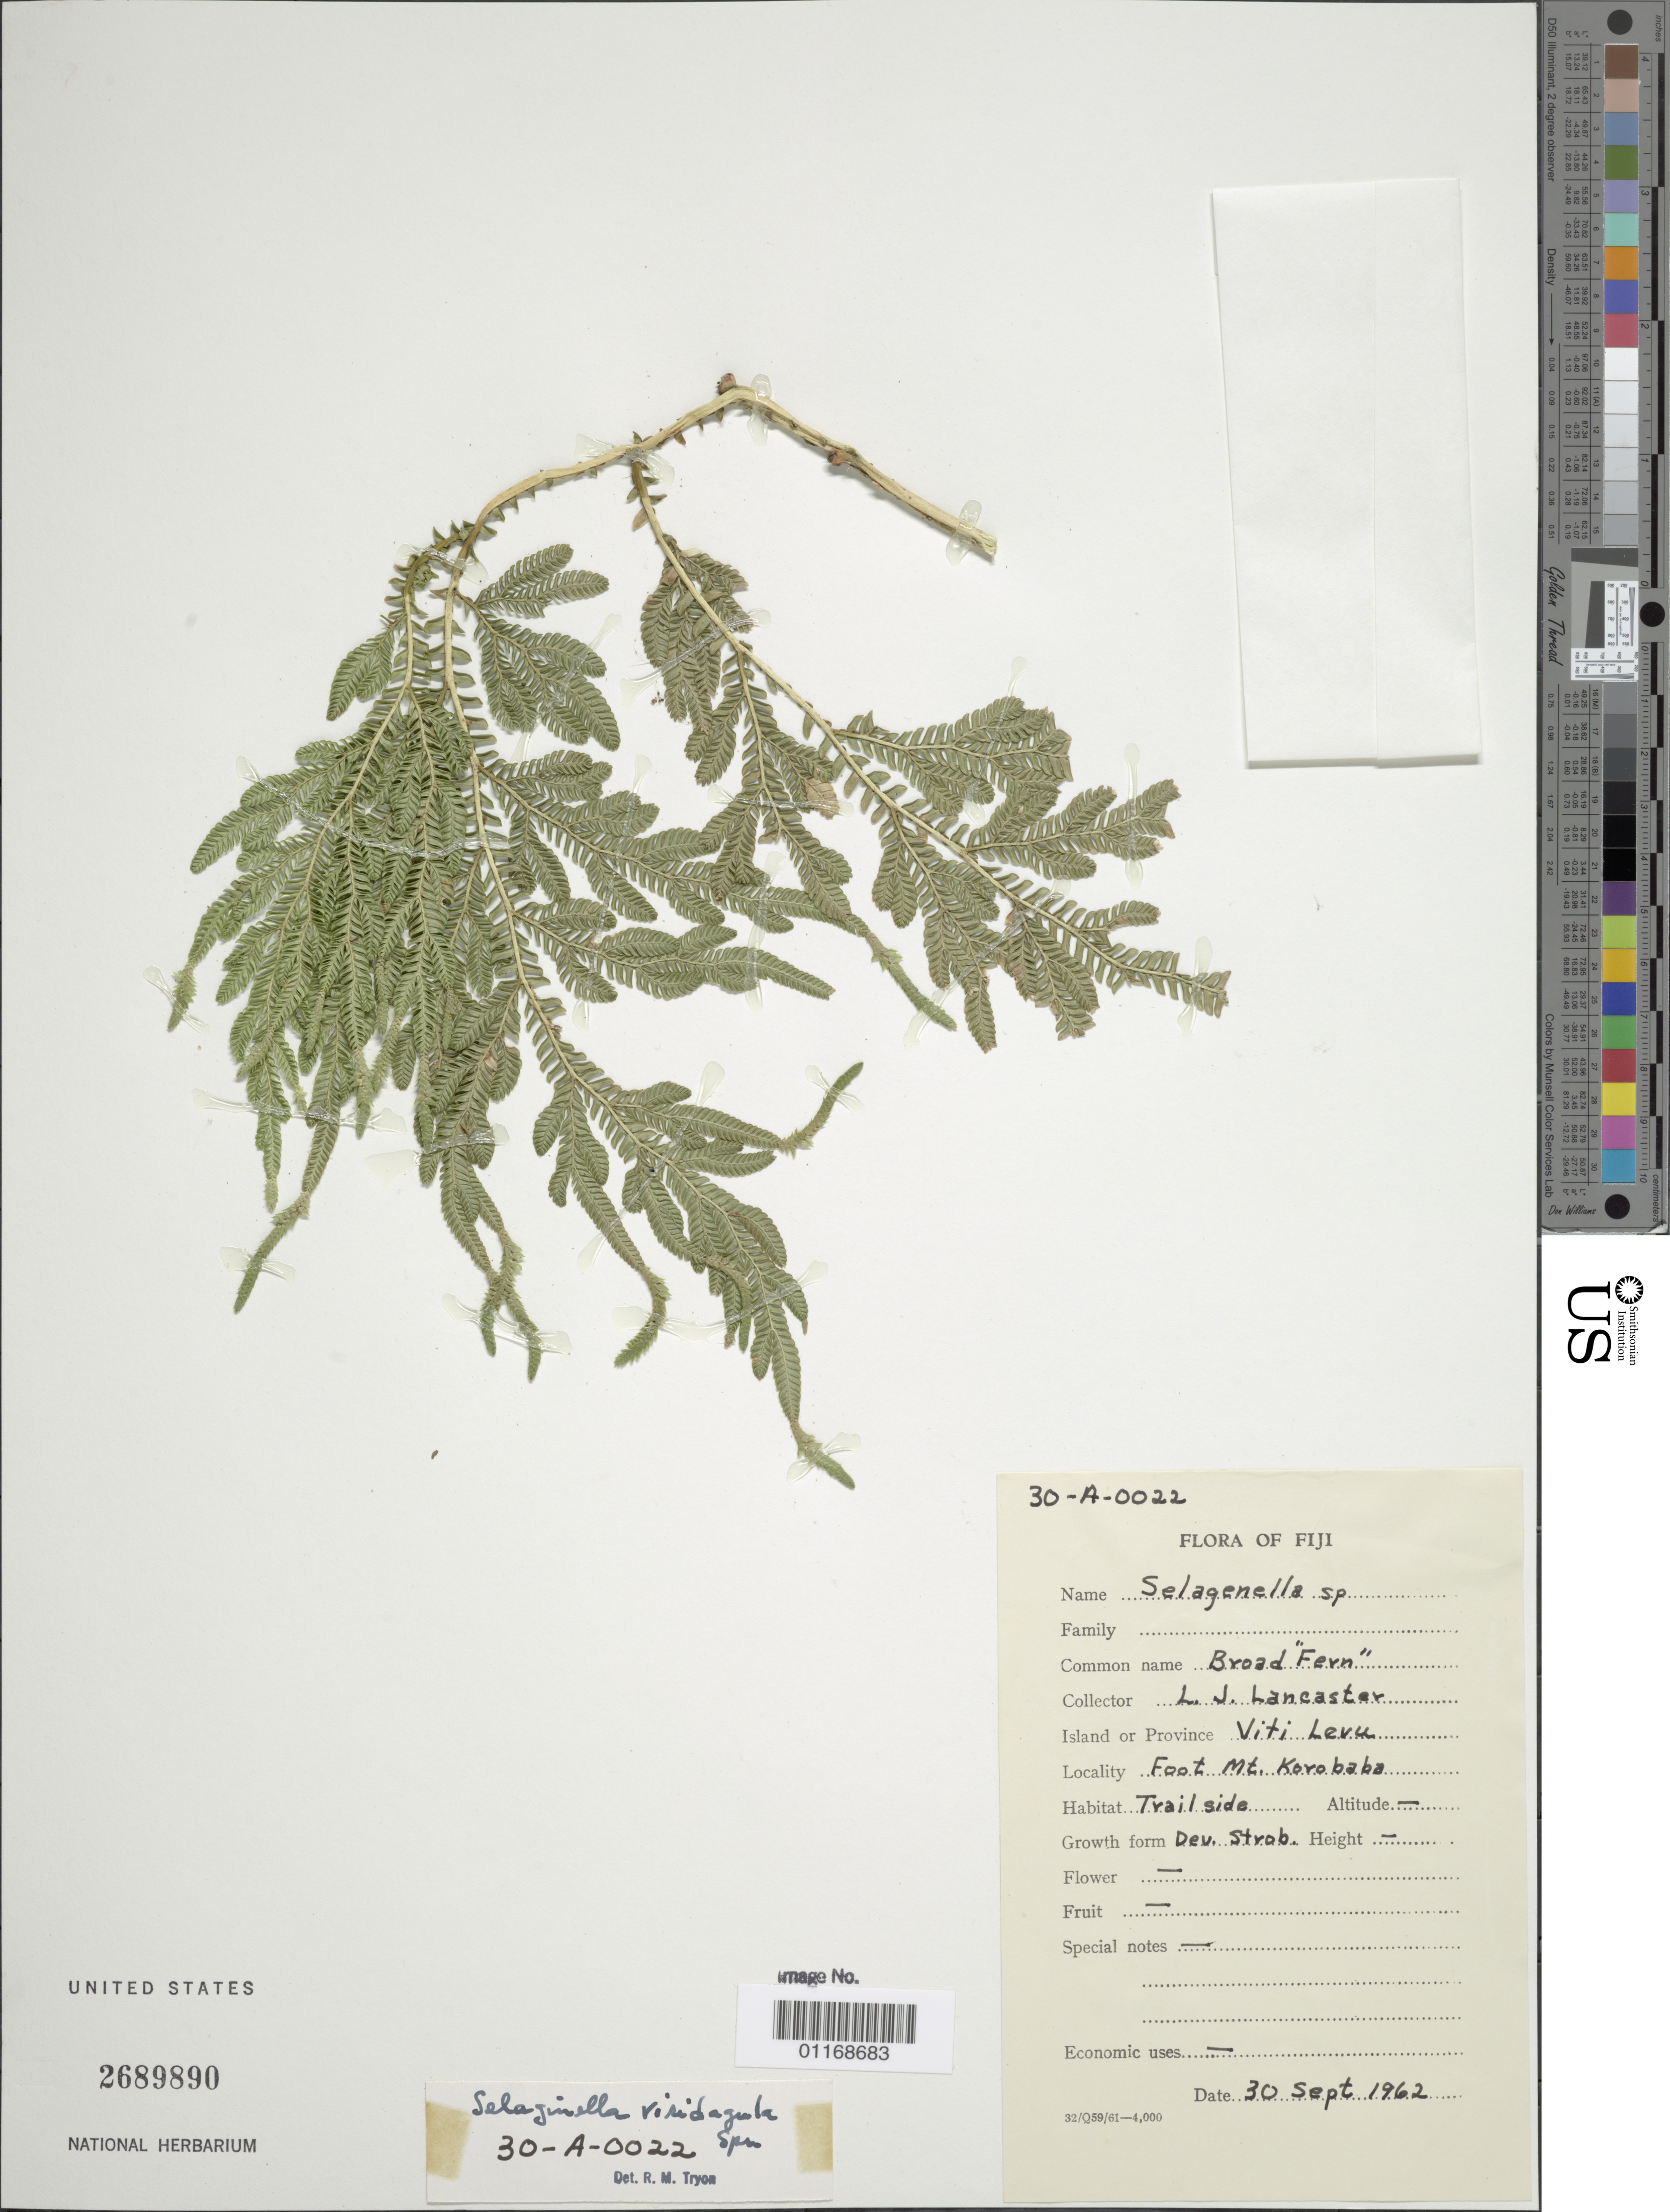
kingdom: Plantae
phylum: Tracheophyta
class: Lycopodiopsida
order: Selaginellales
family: Selaginellaceae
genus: Selaginella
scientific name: Selaginella viridangula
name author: Spring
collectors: L. Lancaster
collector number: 30-A-0022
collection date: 1962-09-30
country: Fiji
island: Viti Levu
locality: foot of Mt. Korobaba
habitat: trailside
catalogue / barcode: US 2689890